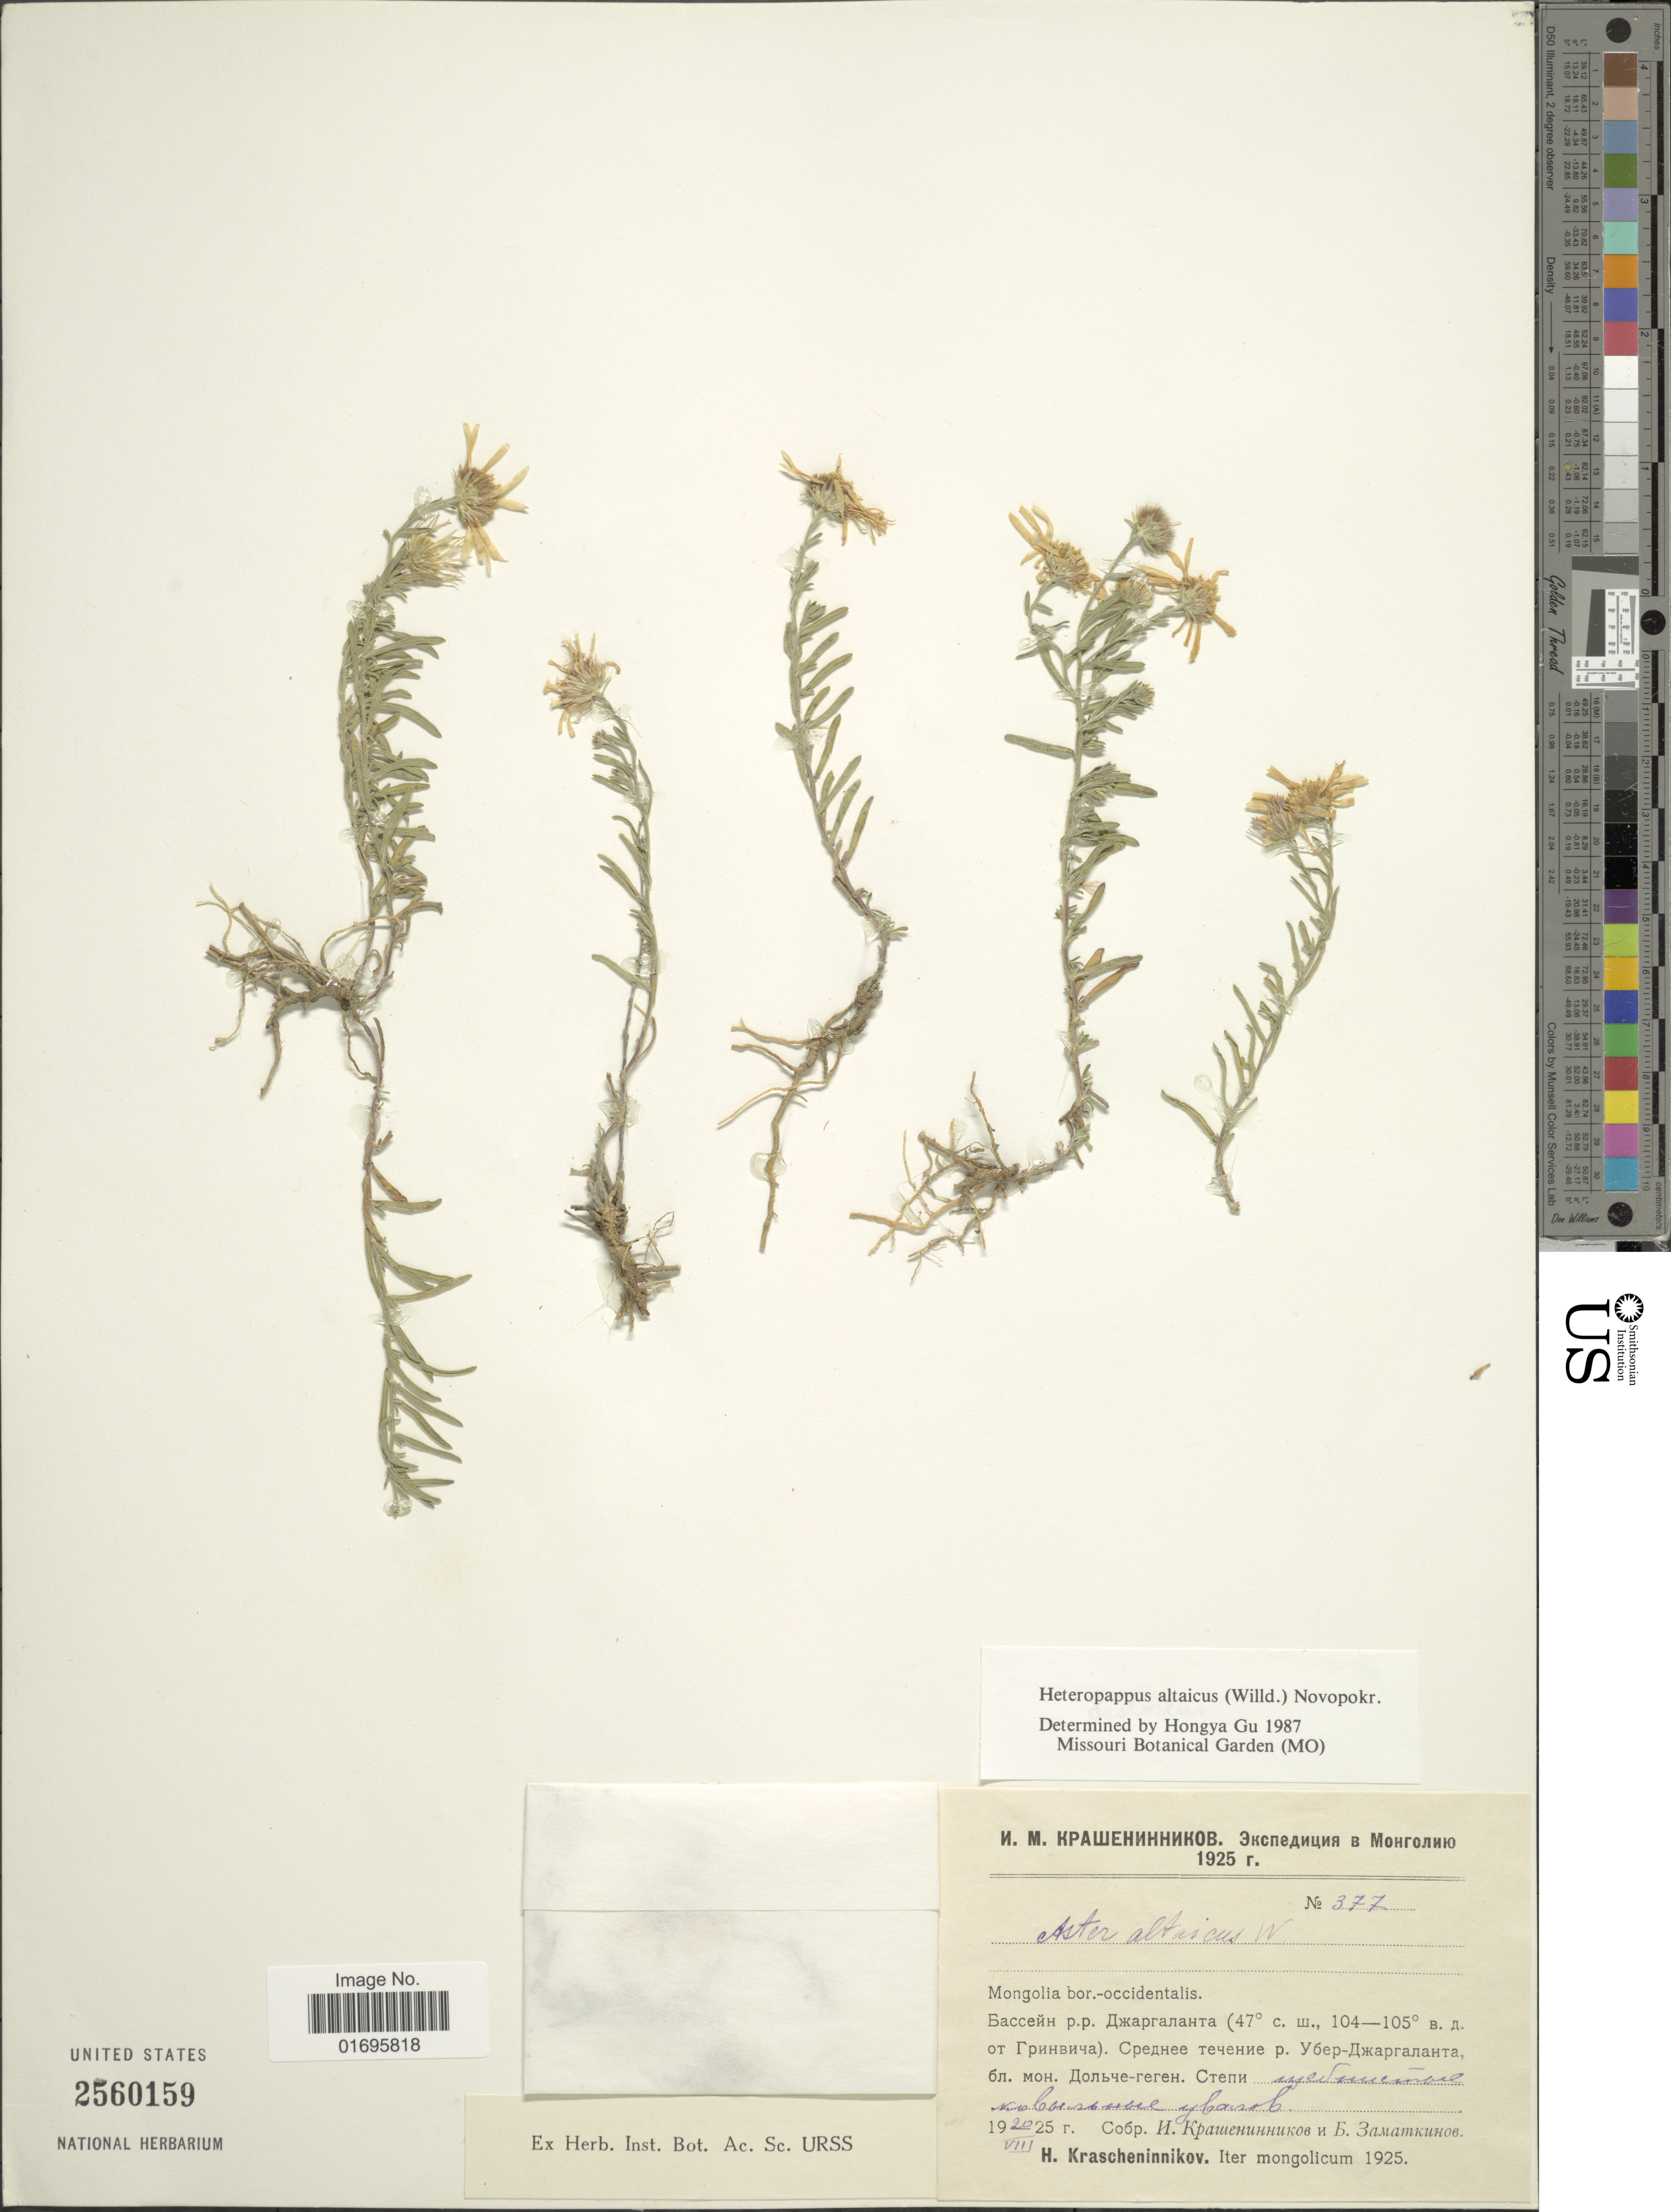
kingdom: Plantae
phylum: Tracheophyta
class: Magnoliopsida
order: Asterales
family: Asteraceae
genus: Heteropappus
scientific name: Heteropappus altaicus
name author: (Willd.) Novopokr.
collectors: H. Krascheninnikow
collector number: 377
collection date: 1925-08-20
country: Mongolia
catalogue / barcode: US 2560159